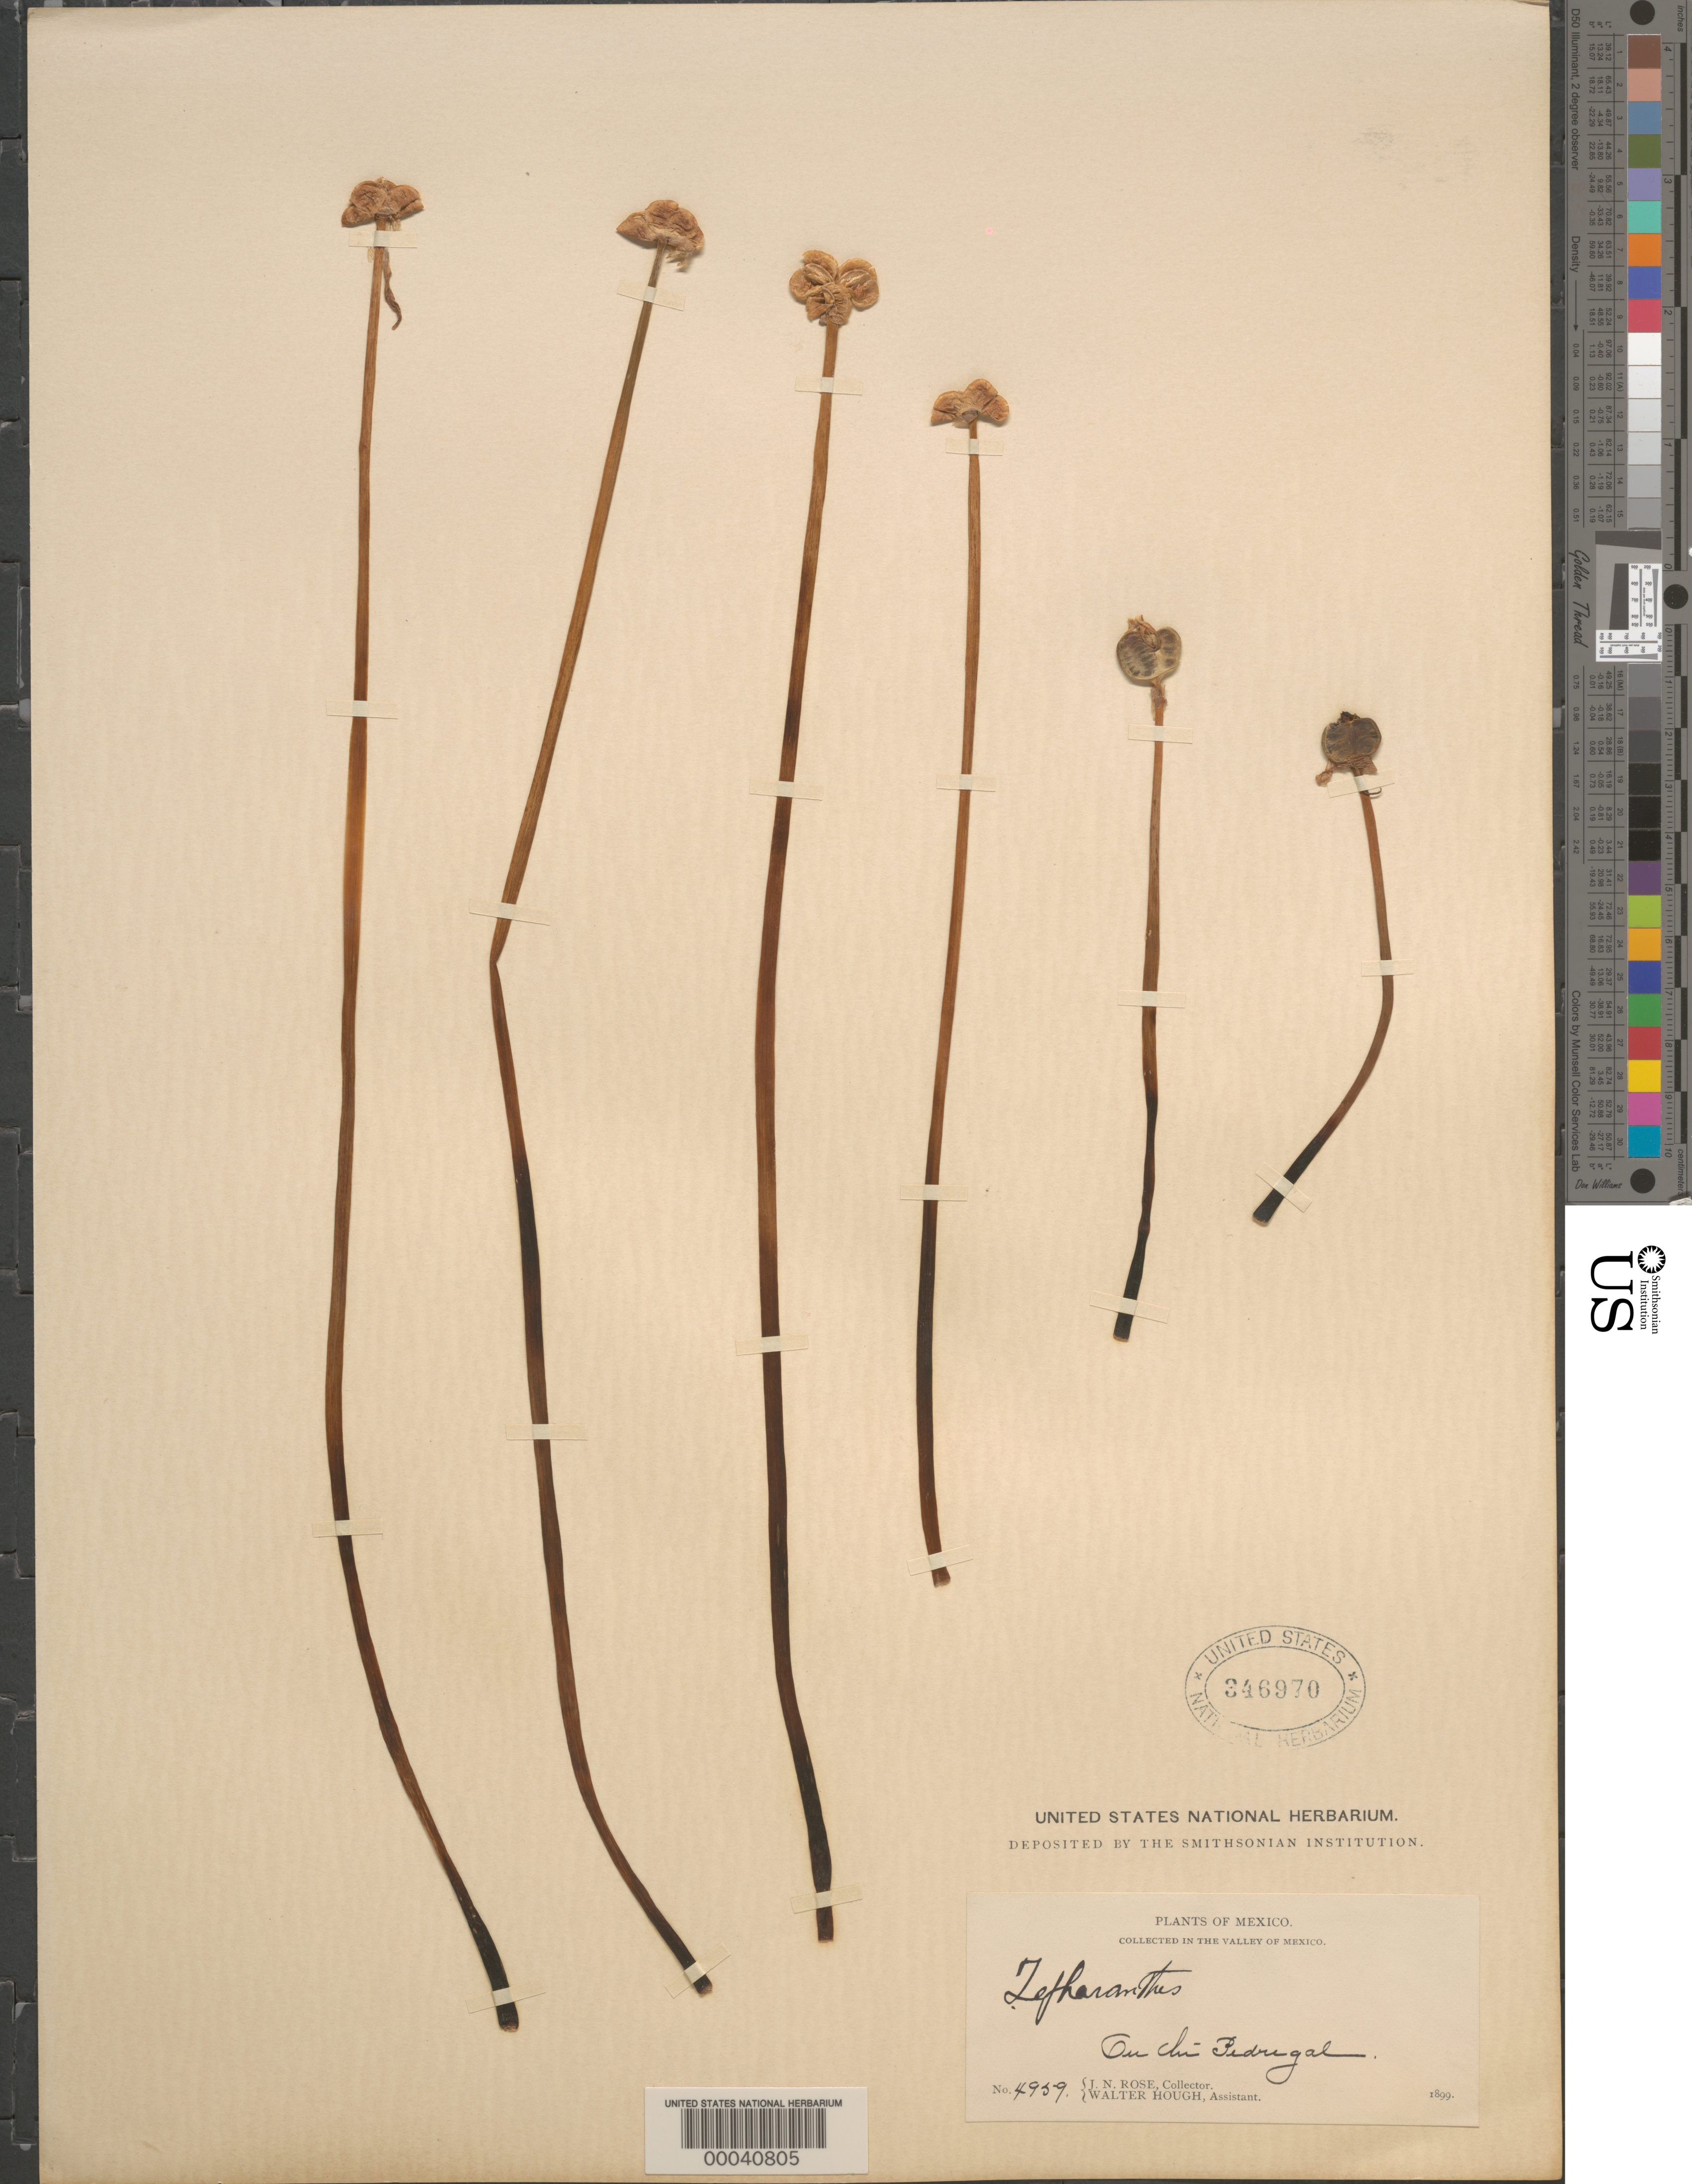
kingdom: Plantae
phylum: Tracheophyta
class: Liliopsida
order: Asparagales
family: Amaryllidaceae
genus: Zephyranthes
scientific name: Zephyranthes sp.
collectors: J. N. Rose & W. Hough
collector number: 4959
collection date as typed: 1899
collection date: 1899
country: Mexico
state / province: México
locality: Valley of Mexico, on the pedregal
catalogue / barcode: US 346970